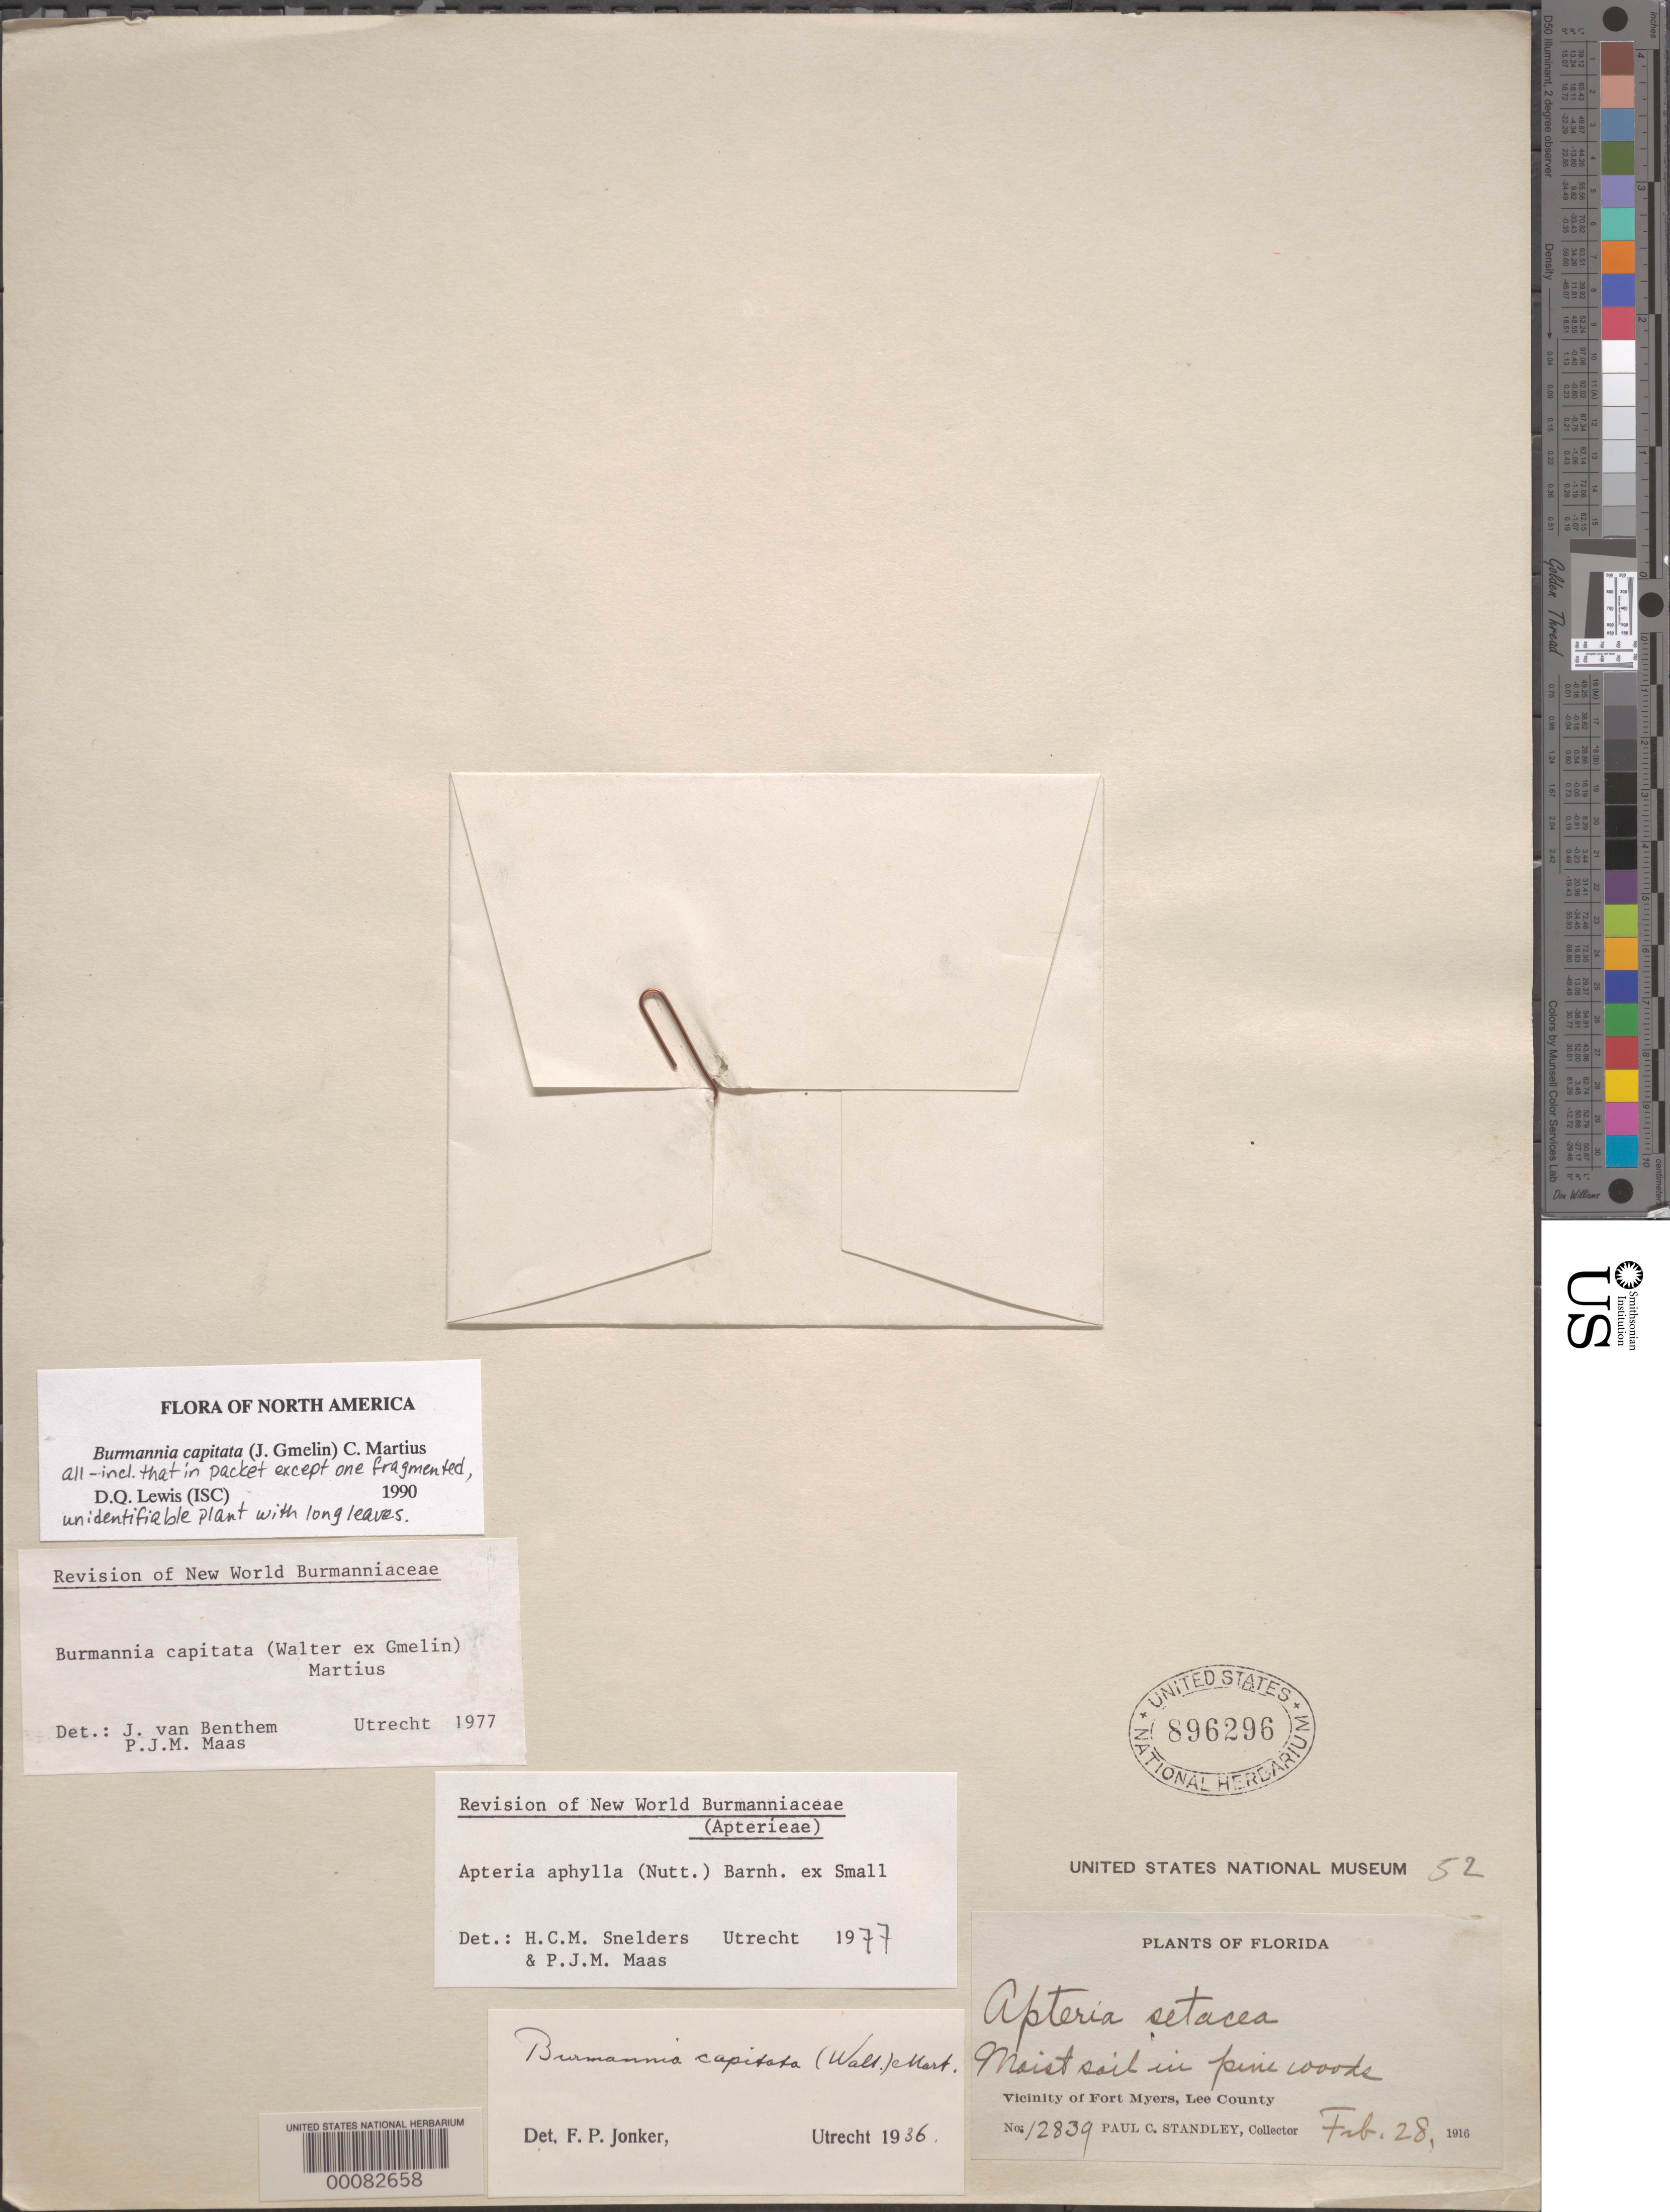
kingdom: Plantae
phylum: Tracheophyta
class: Liliopsida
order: Dioscoreales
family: Burmanniaceae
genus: Burmannia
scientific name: Burmannia capitata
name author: (Walter ex J.F. Gmel.) Mart.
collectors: P. C. Standley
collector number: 12839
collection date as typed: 28 Feb 1916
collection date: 1916-02-28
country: United States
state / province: Florida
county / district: Lee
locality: Fort Myers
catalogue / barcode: US 896296